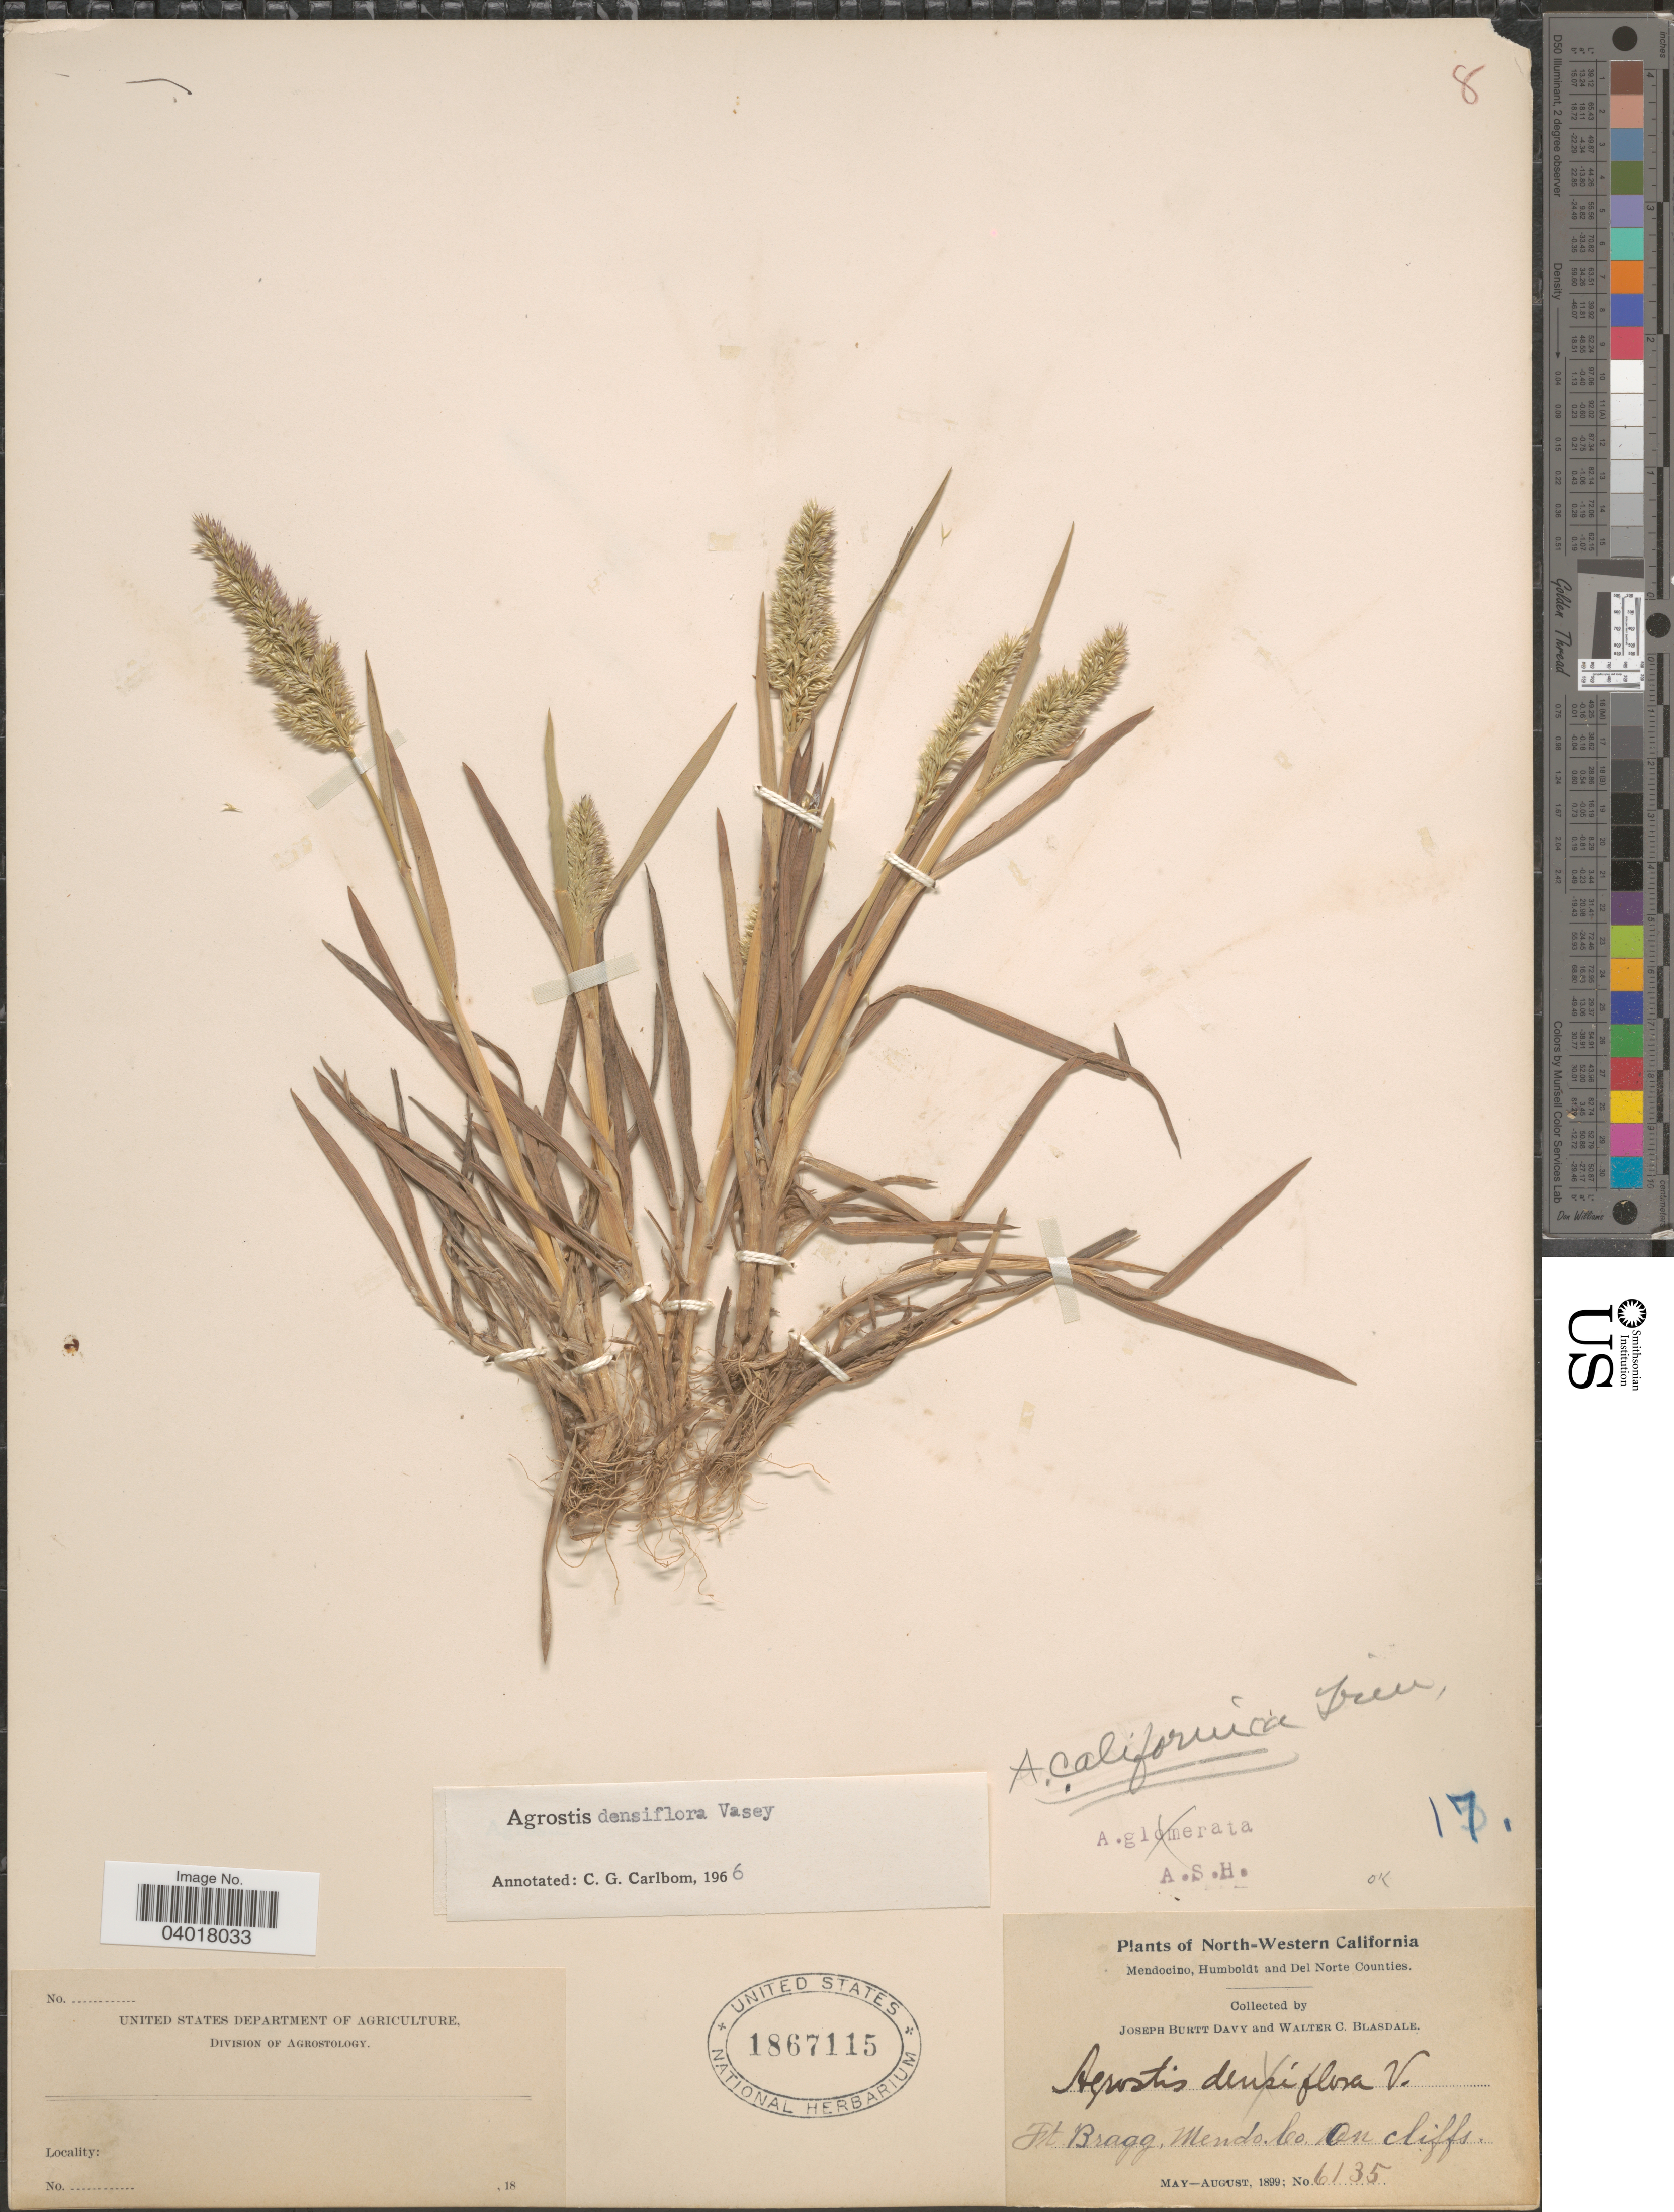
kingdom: Plantae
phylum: Tracheophyta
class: Liliopsida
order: Poales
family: Poaceae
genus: Agrostis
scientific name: Agrostis densiflora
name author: Vasey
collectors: J. Burtt Davy & W. Blasdale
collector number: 6135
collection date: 1899-05/1899-08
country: United States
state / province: California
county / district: Mendocino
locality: North-Western California. Frt. Bragg, Mendocino Co.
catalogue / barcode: US 1867115